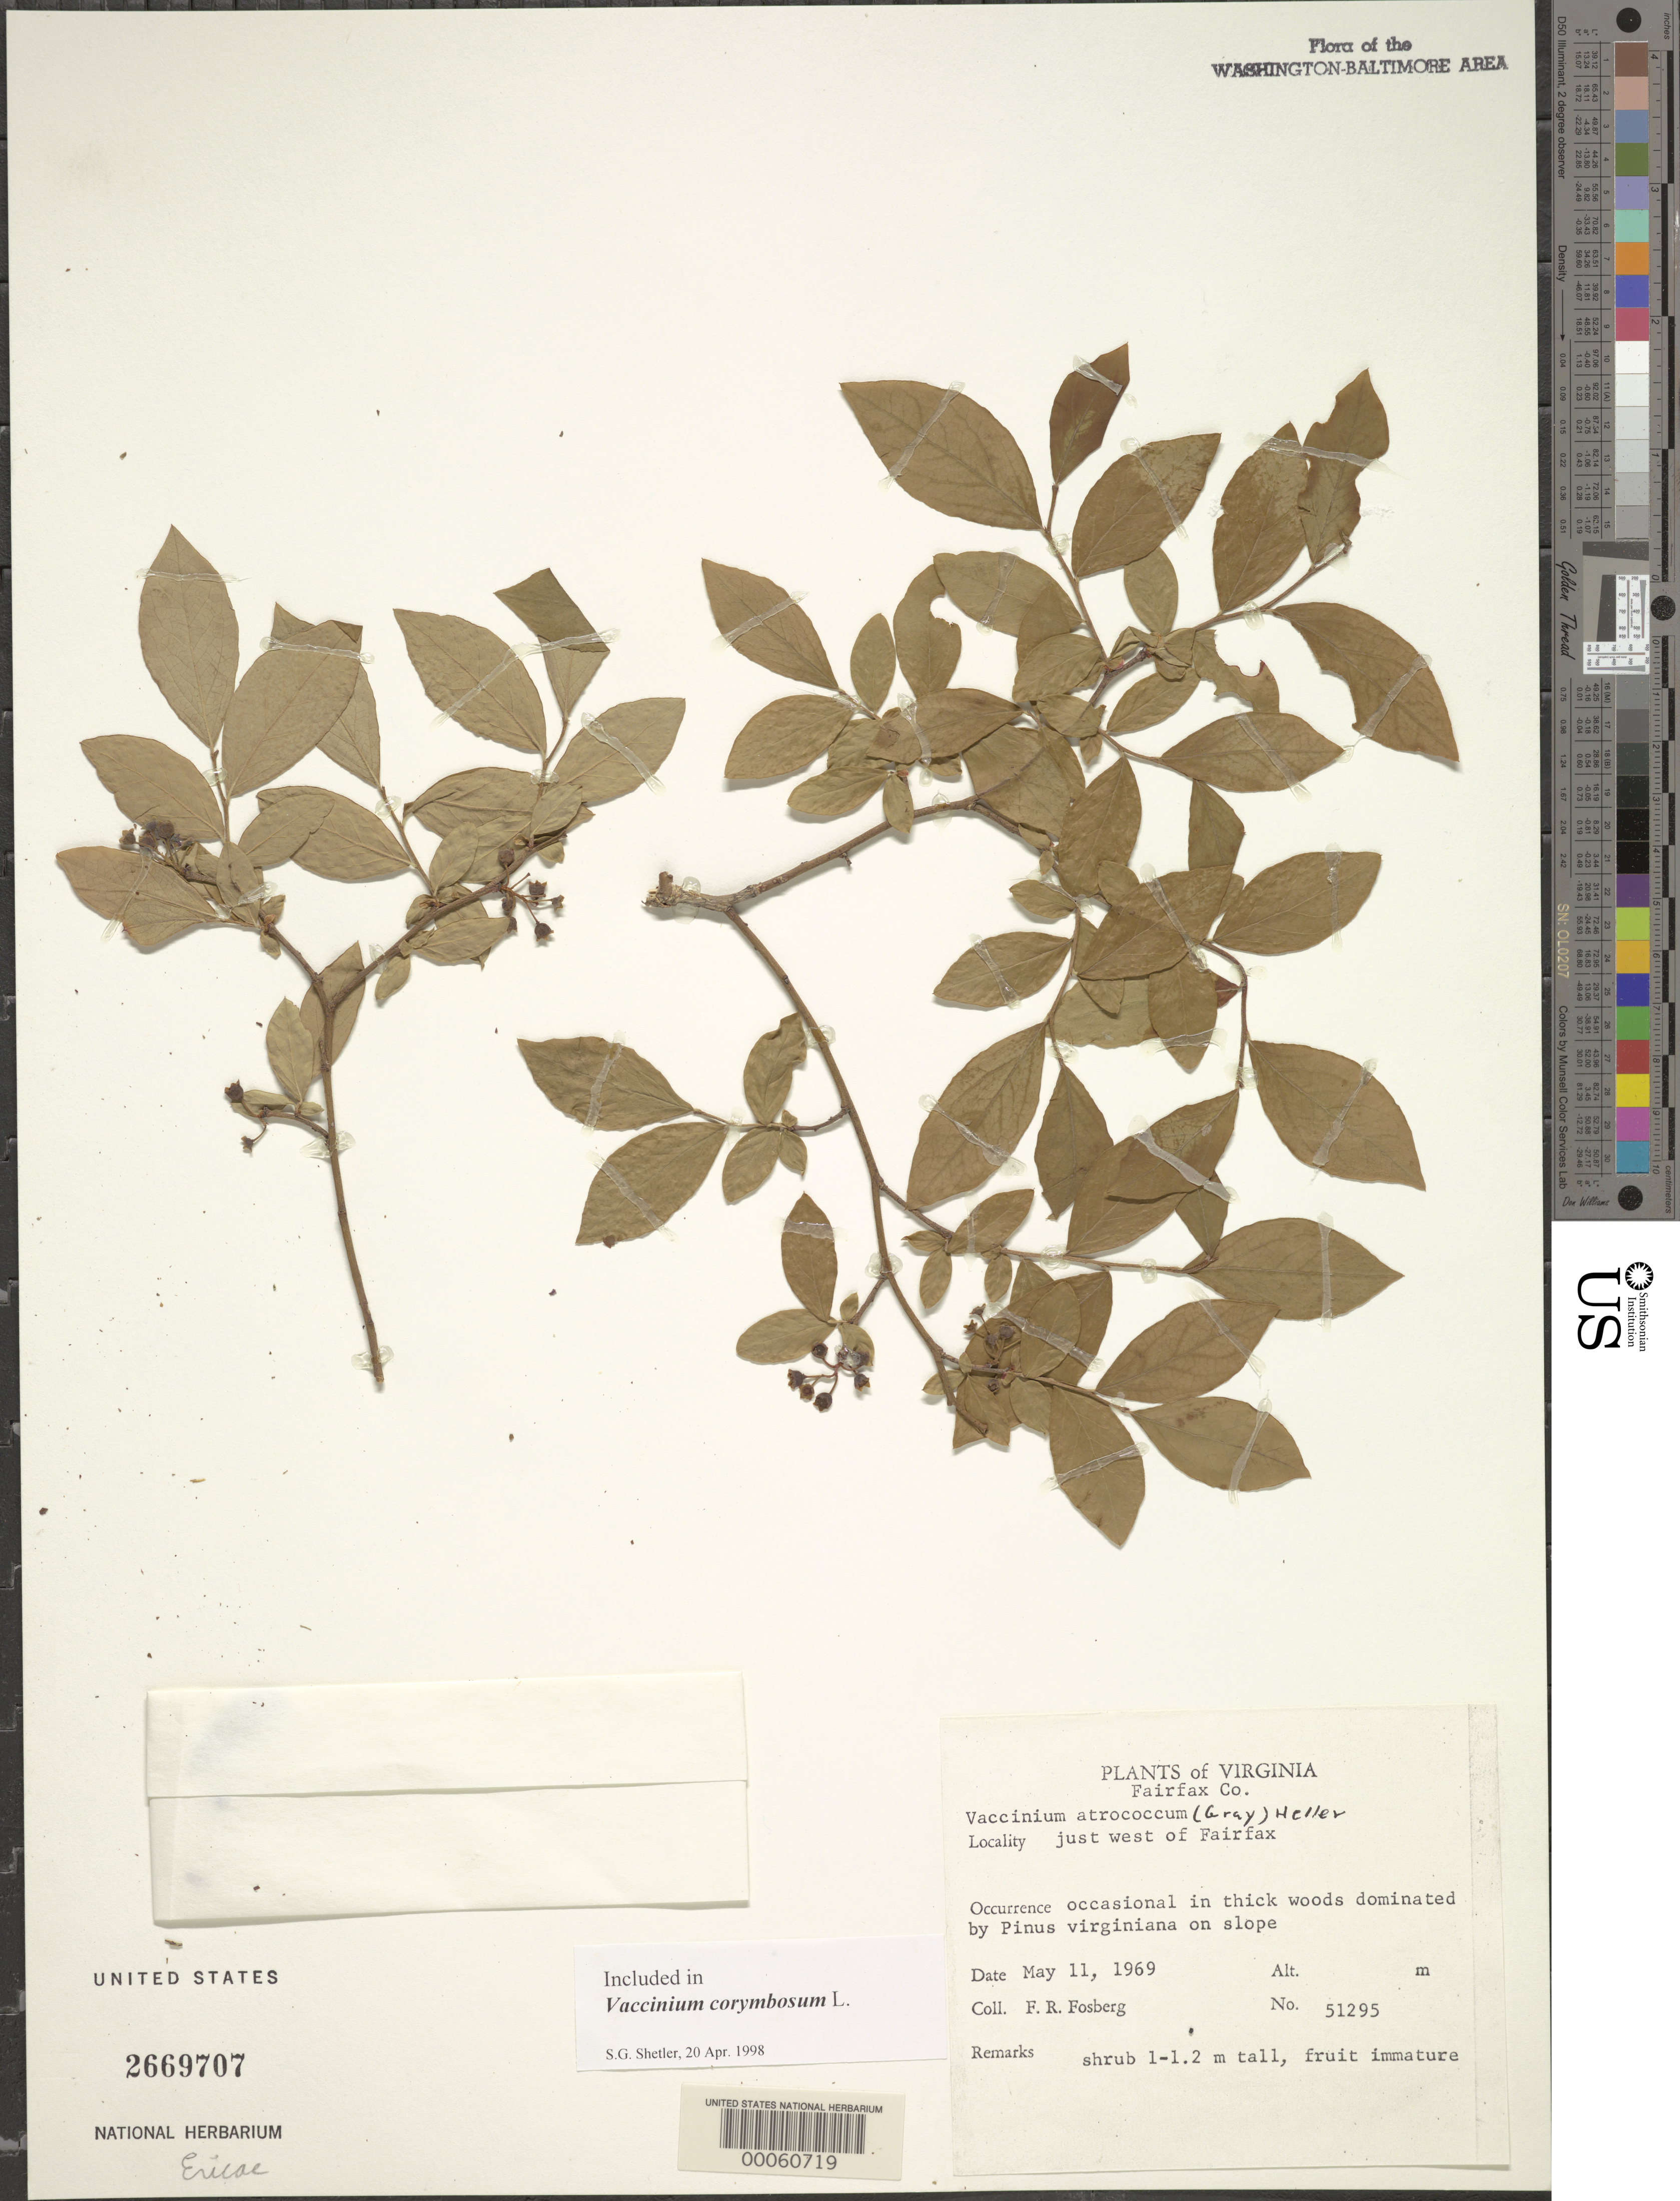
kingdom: Plantae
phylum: Tracheophyta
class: Magnoliopsida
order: Ericales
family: Ericaceae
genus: Vaccinium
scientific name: Vaccinium corymbosum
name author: L.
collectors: F. R. Fosberg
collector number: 51295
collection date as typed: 11 May 1969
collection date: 1969-05-11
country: United States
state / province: Virginia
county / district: Fairfax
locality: W of Fairfax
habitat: Thick woods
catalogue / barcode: US 2669707